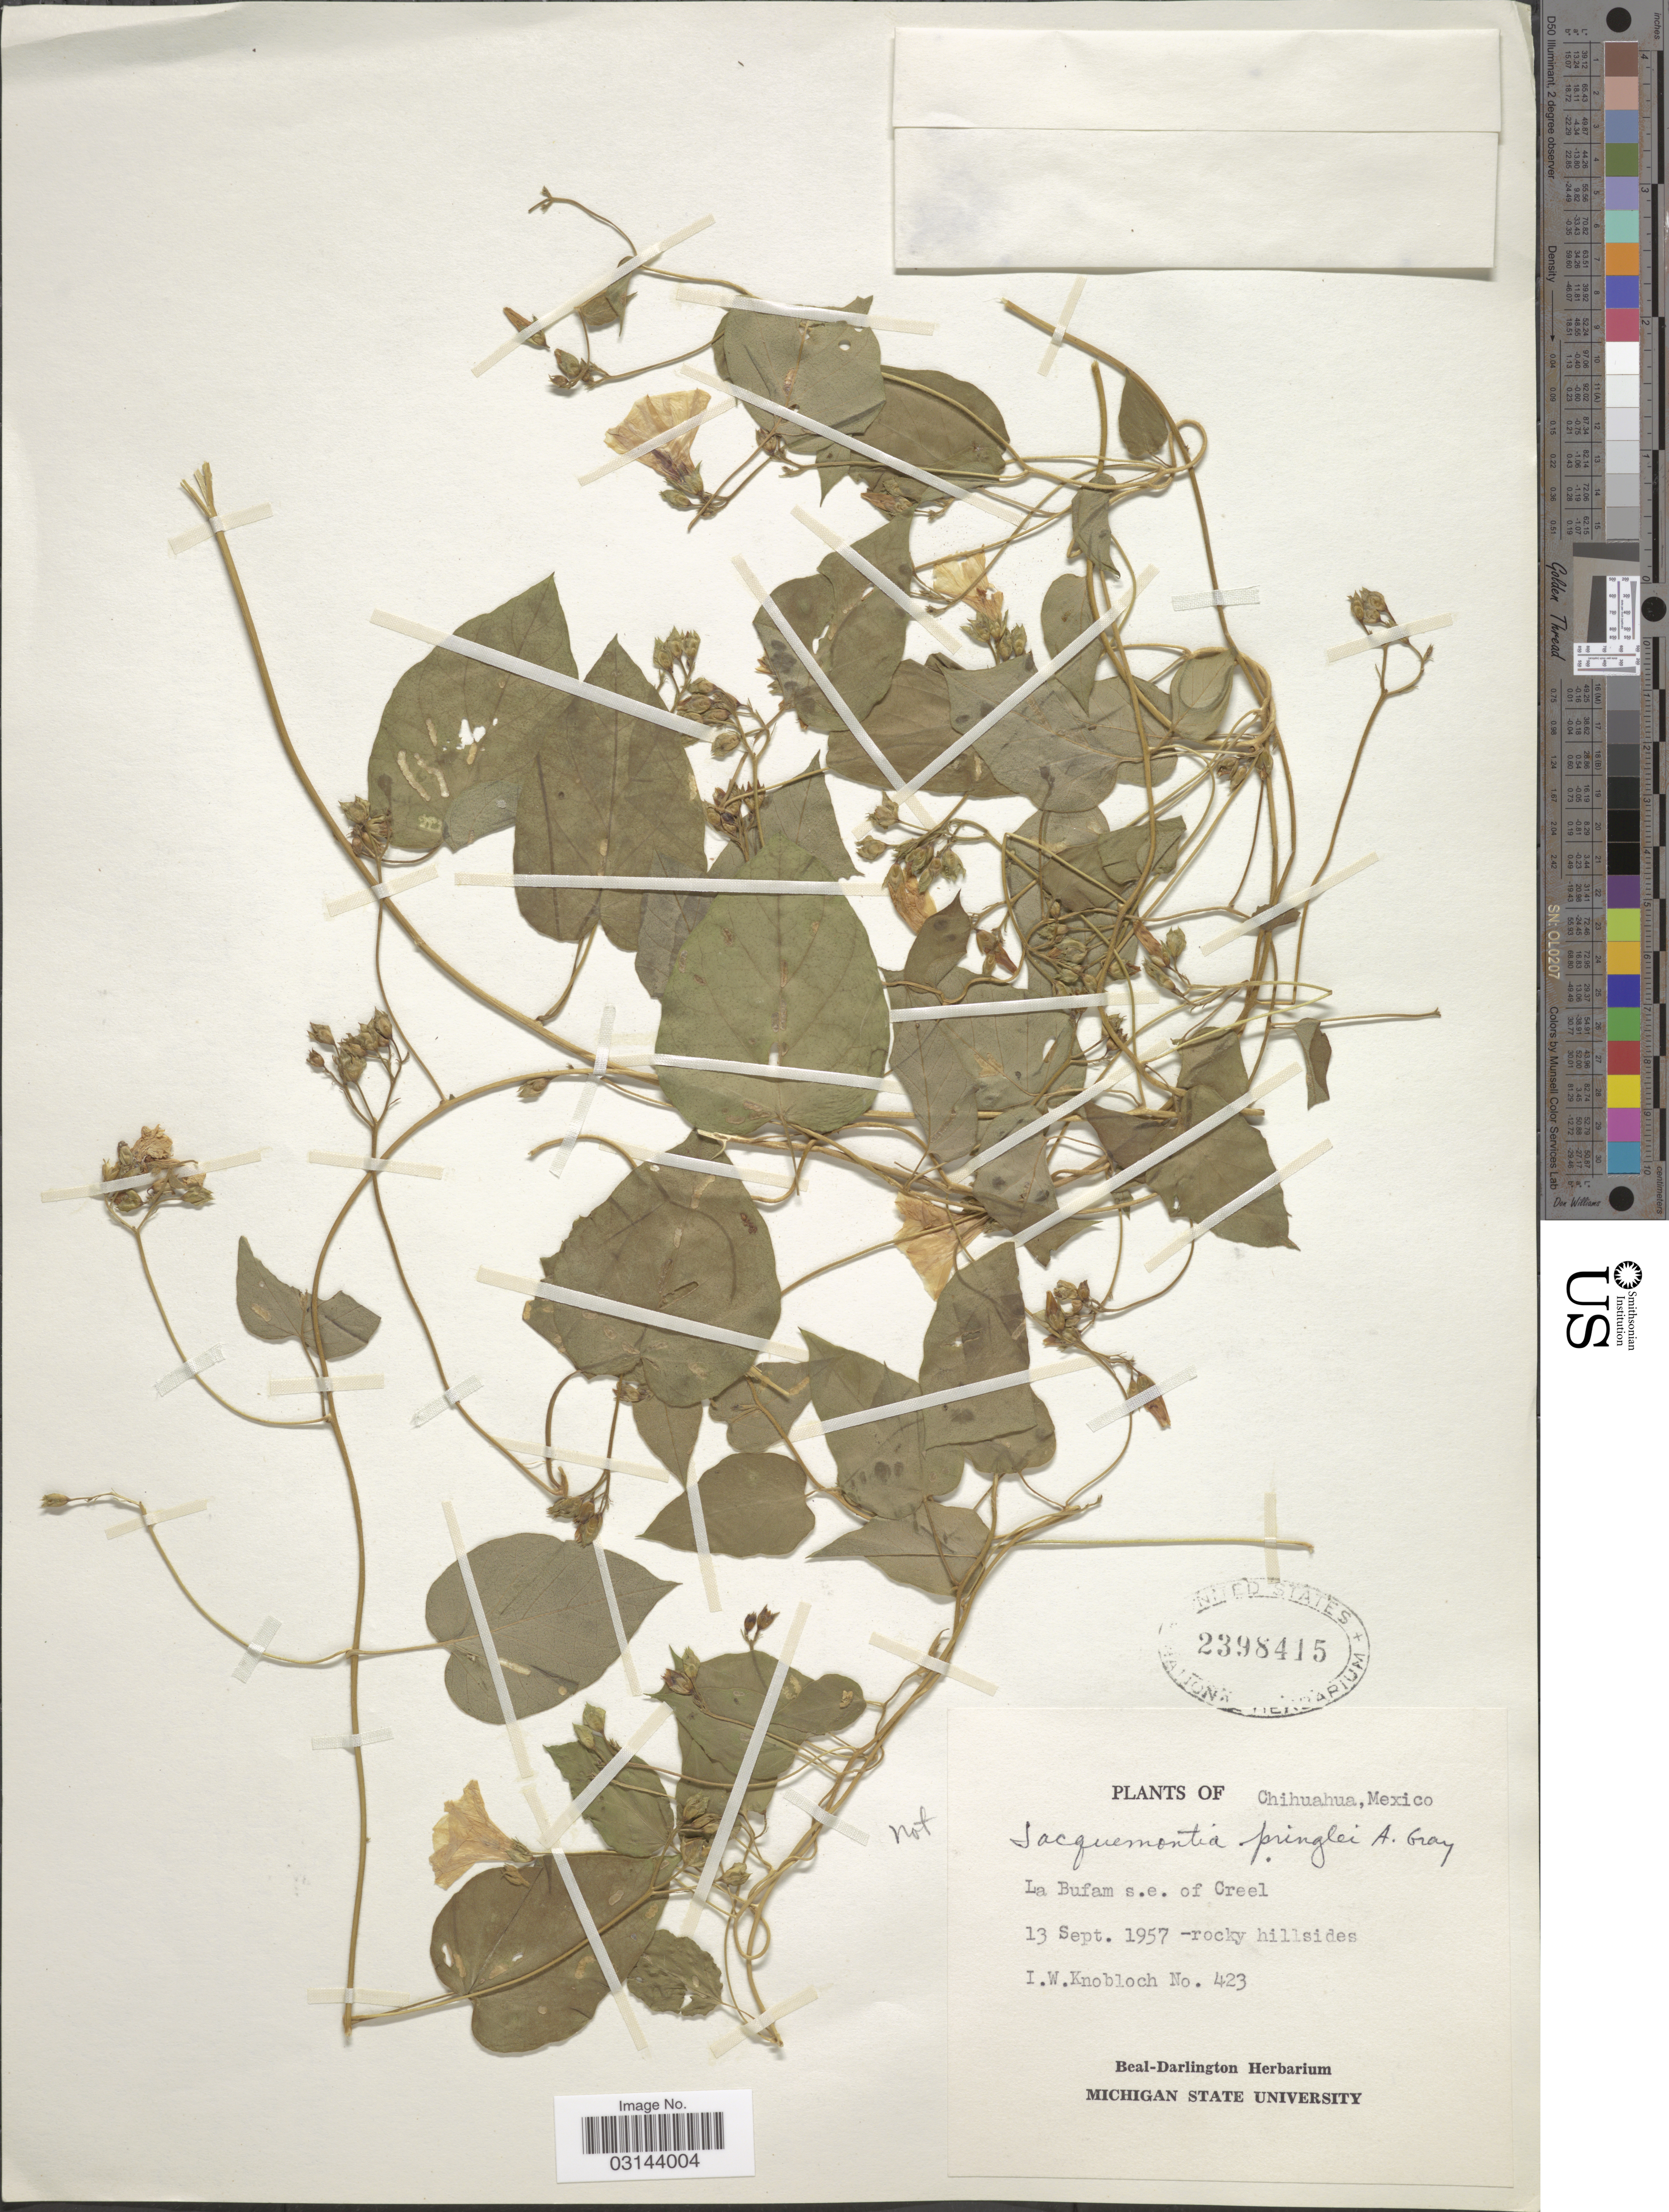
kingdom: Plantae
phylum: Tracheophyta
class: Magnoliopsida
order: Solanales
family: Convolvulaceae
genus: Jacquemontia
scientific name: Jacquemontia pringlei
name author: A. Gray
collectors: I. W. Knobloch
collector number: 423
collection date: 1957-09-13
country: Mexico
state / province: Chihuahua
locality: La Bufam s.e. of Creel.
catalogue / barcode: US 2398415